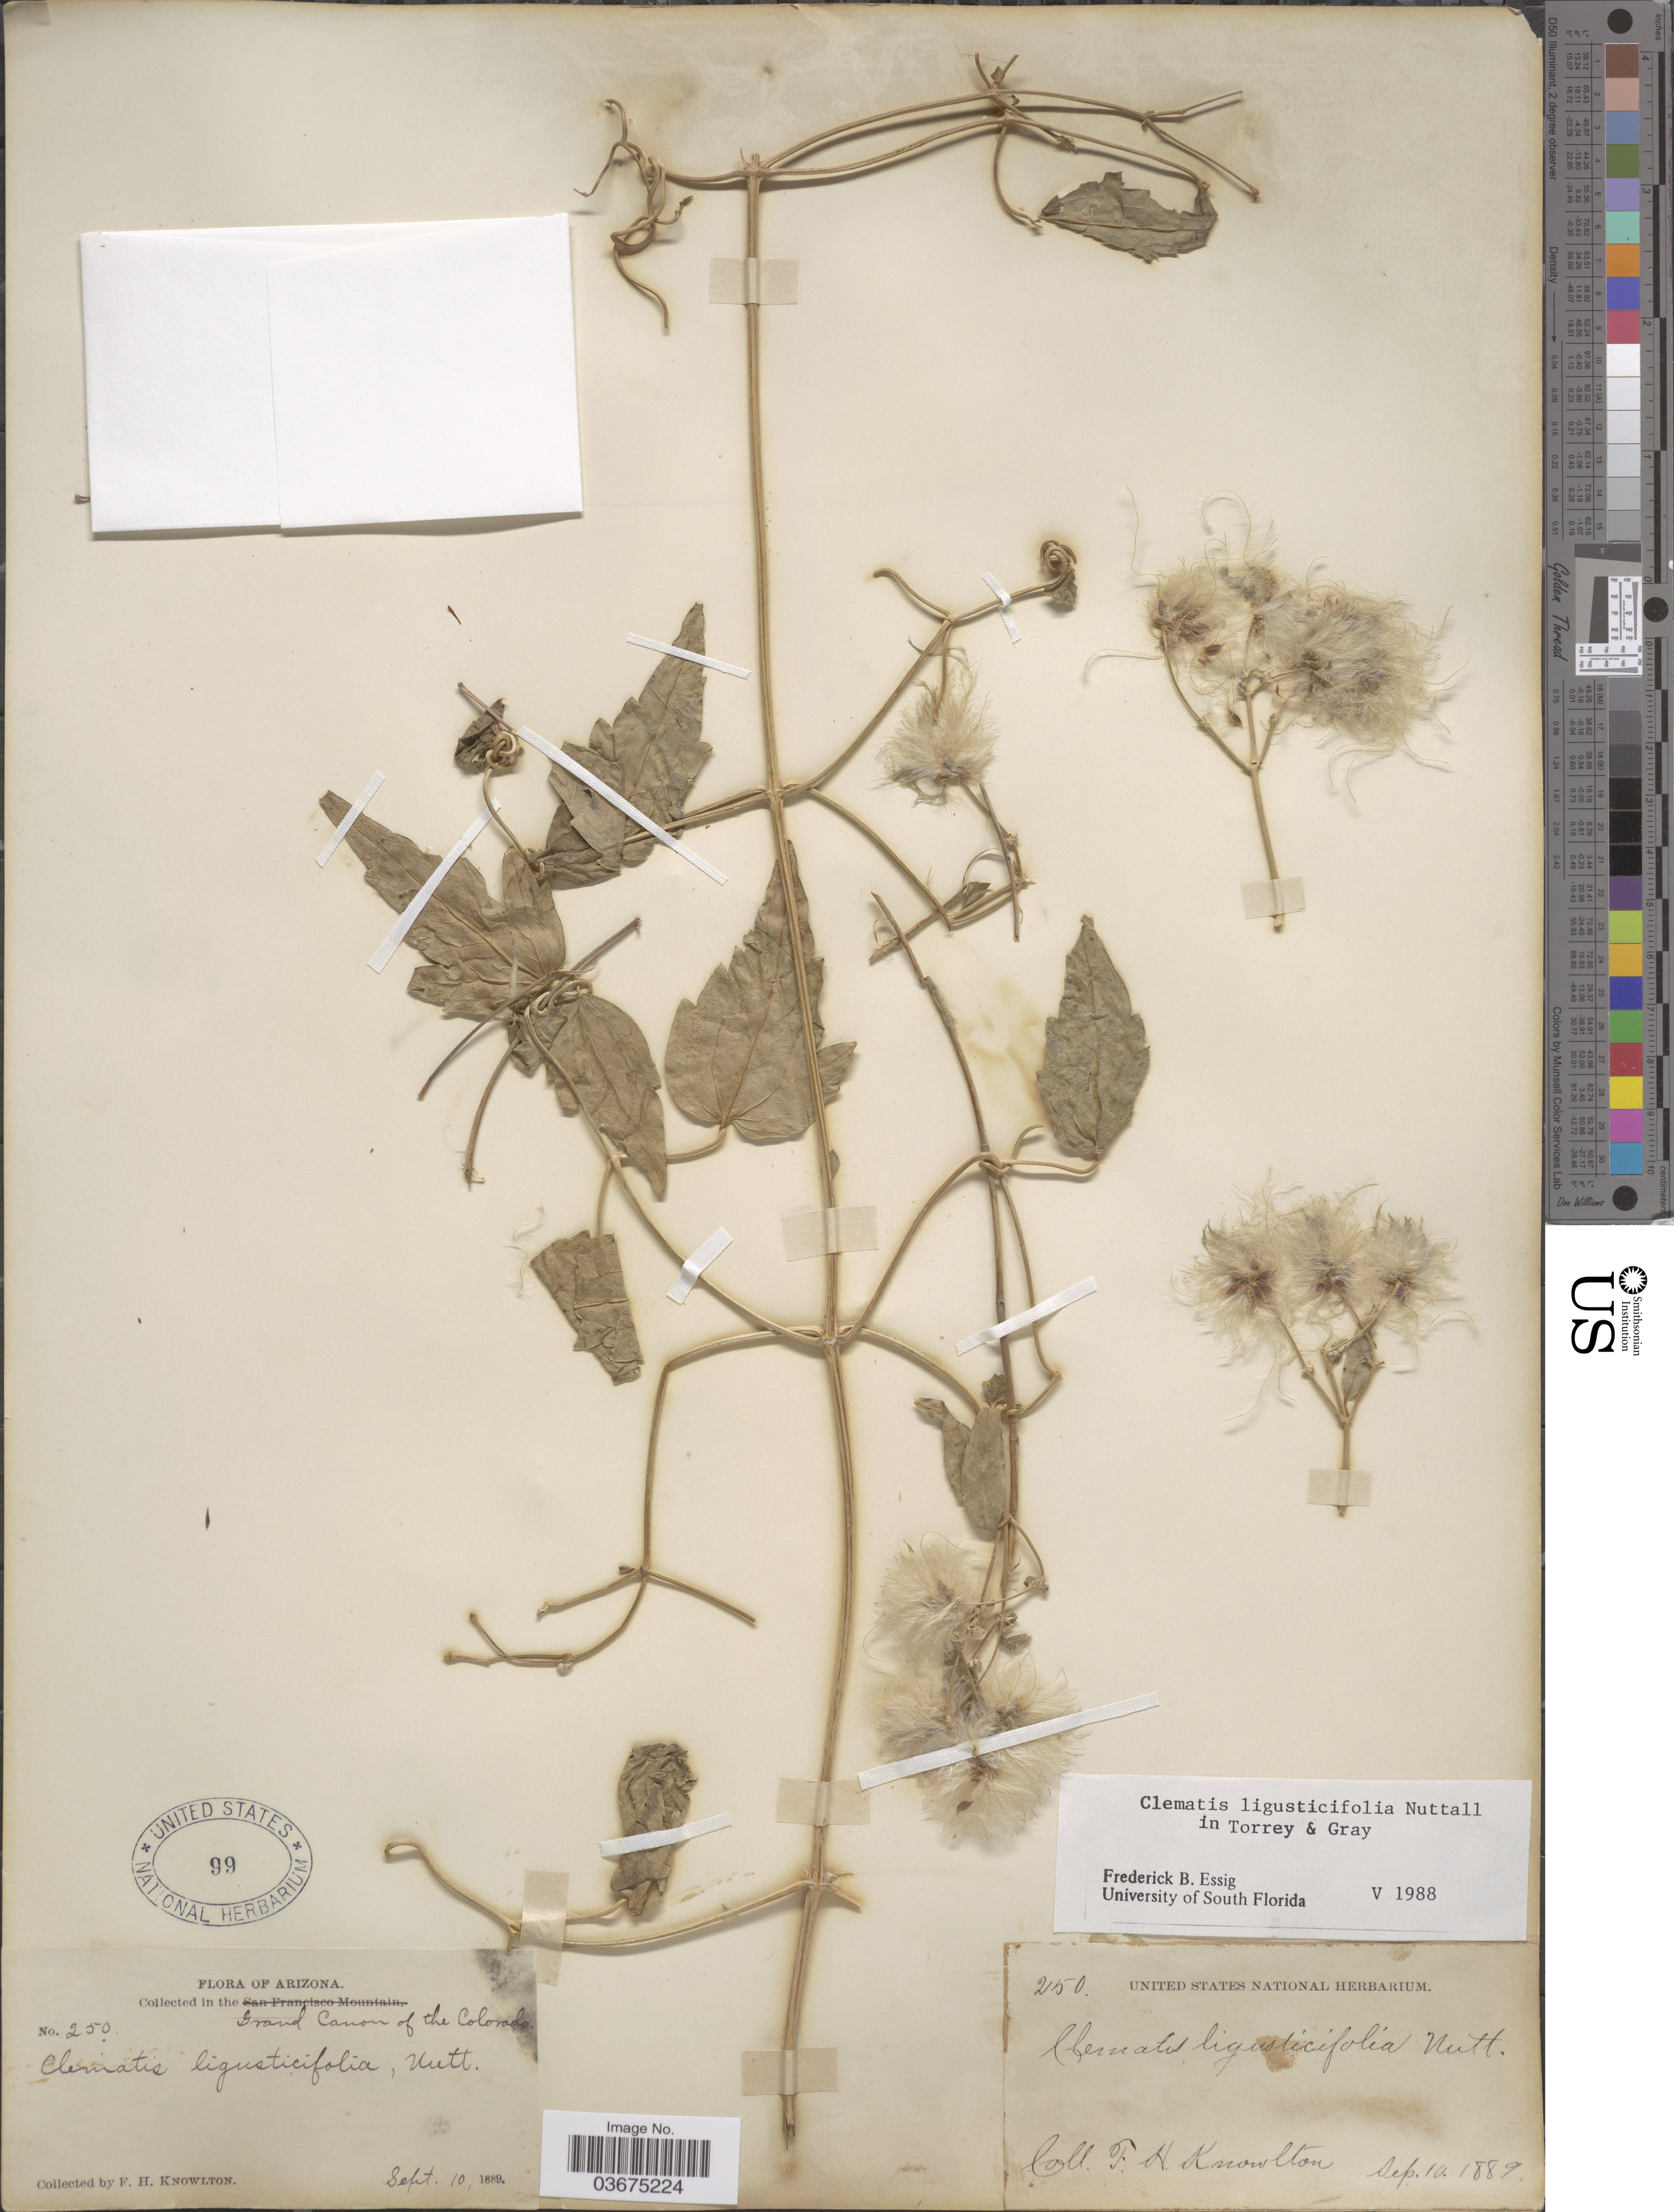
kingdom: Plantae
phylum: Tracheophyta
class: Magnoliopsida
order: Ranunculales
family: Ranunculaceae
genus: Clematis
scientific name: Clematis ligusticifolia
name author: Nutt.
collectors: F. H. Knowlton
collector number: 250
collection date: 1889-09-10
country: United States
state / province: Arizona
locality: Grand canon of the Colorado.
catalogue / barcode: US 99